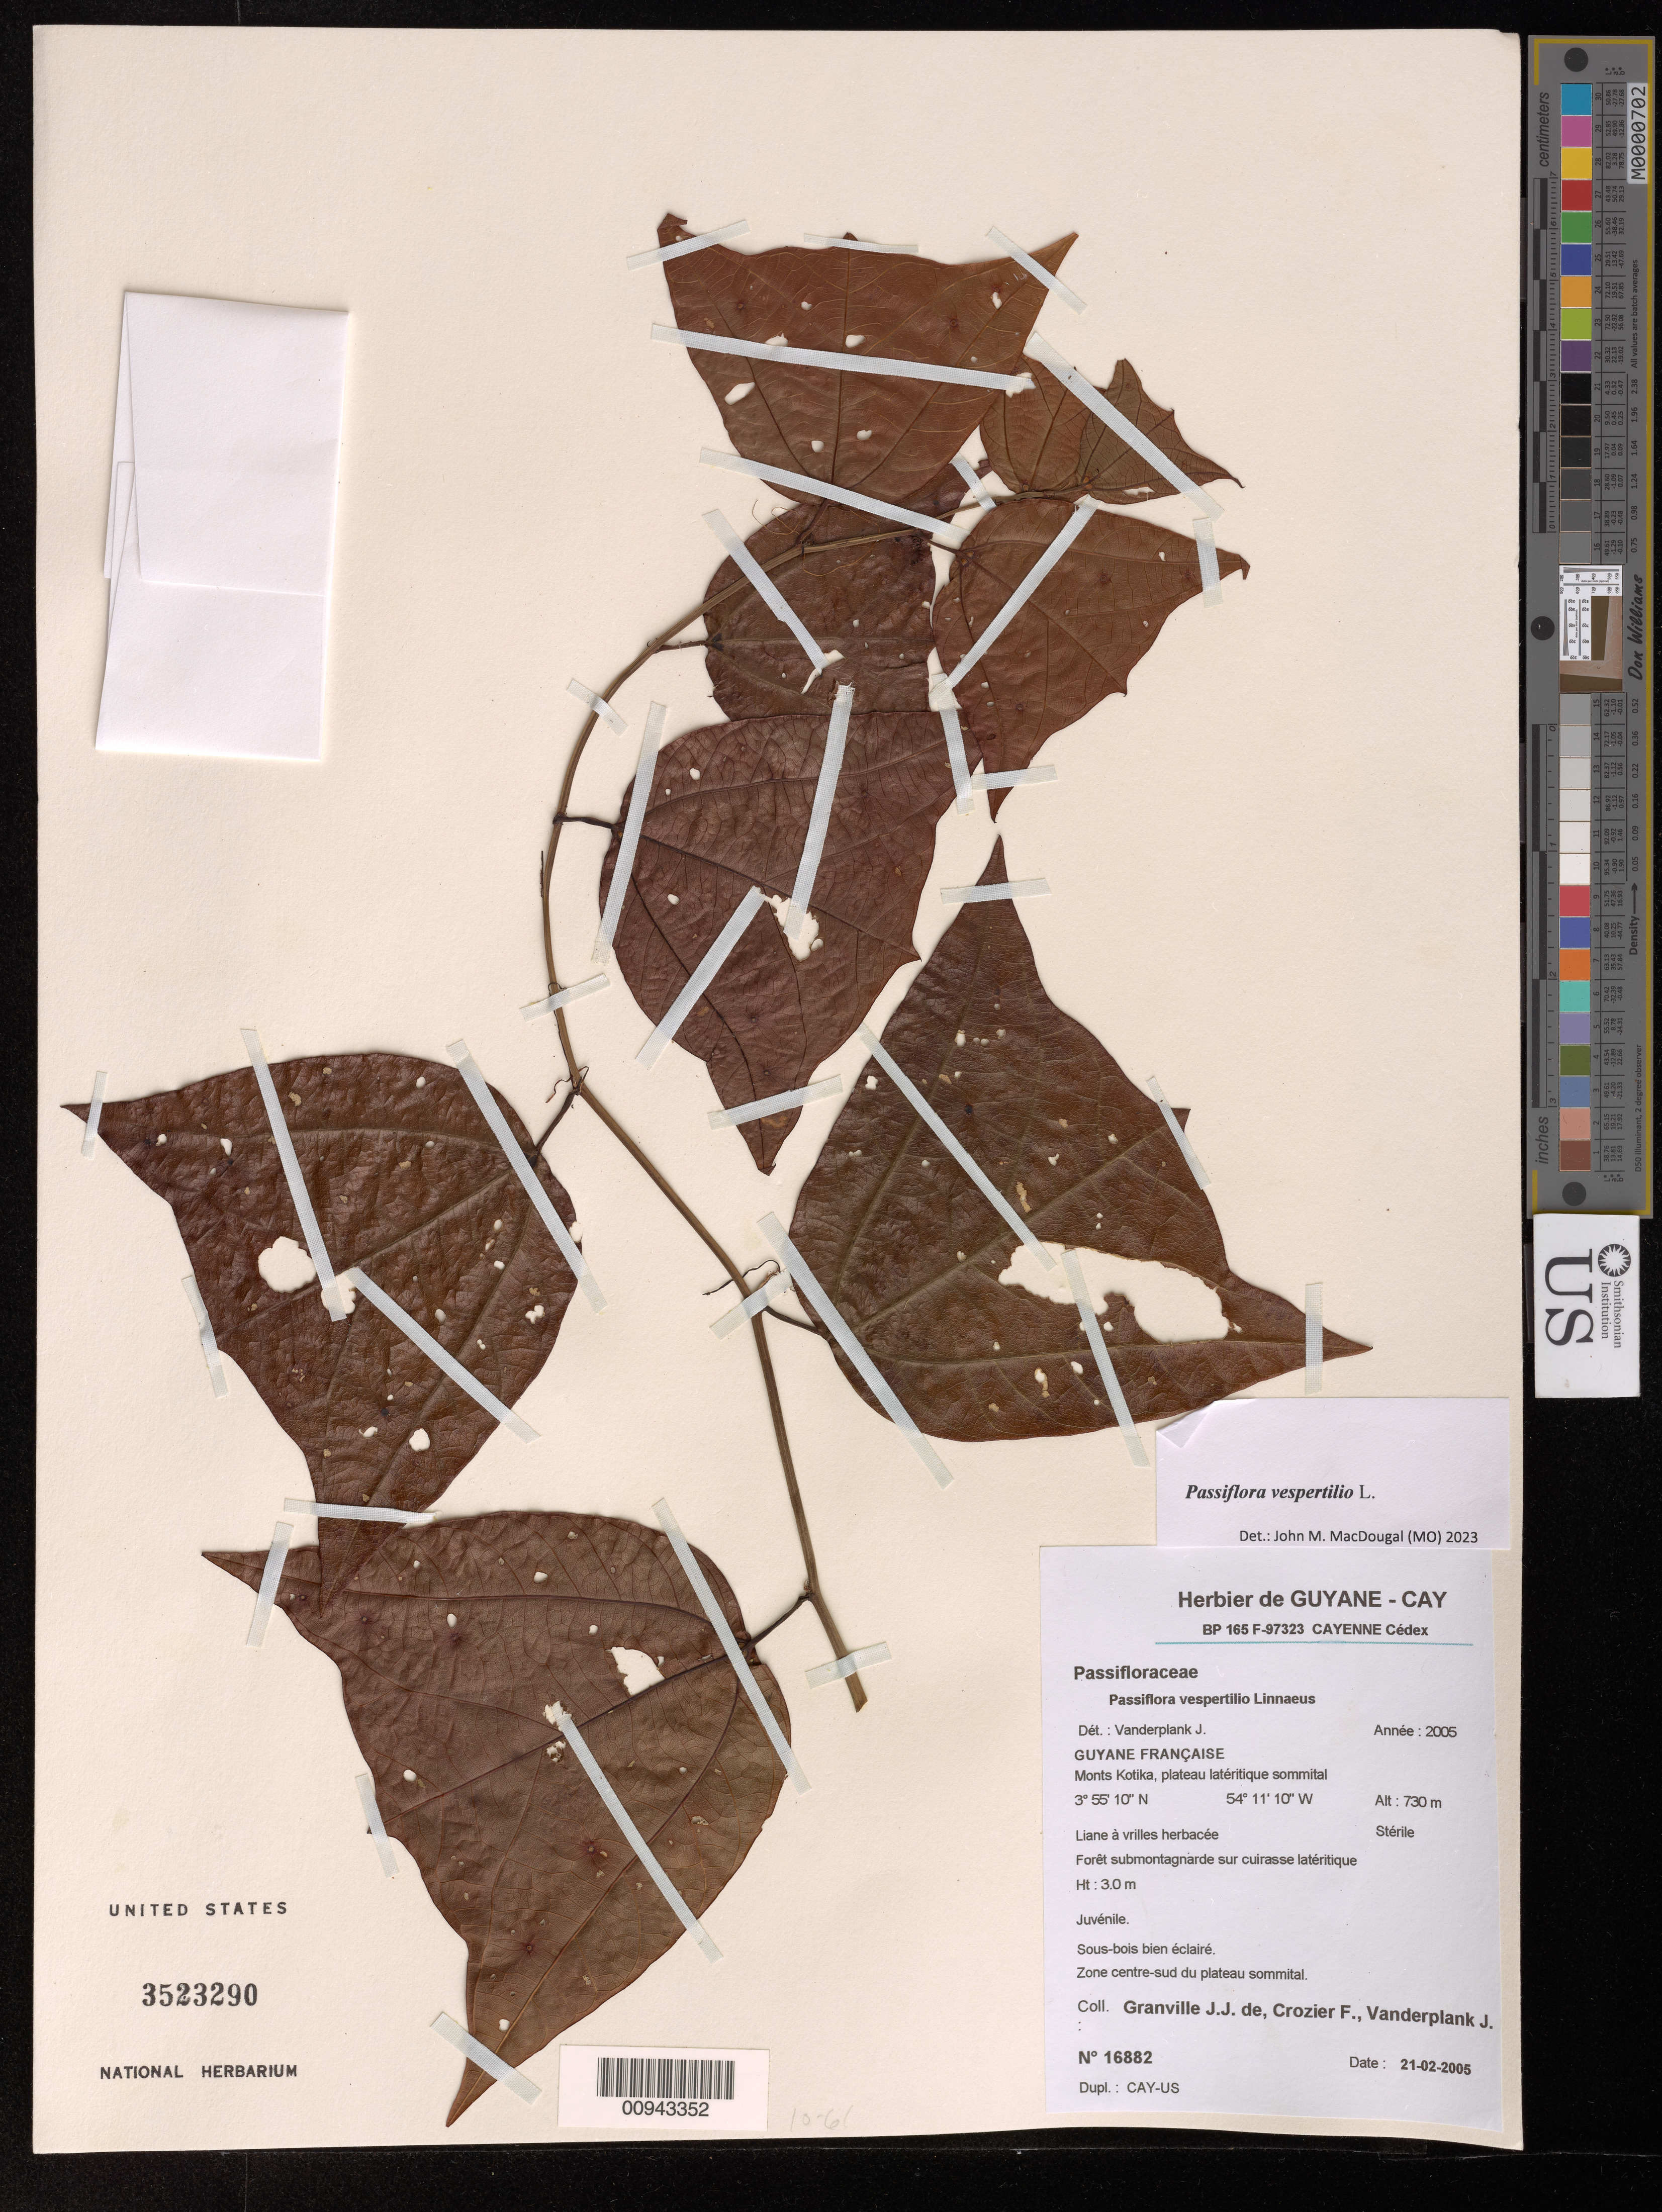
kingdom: Plantae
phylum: Tracheophyta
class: Magnoliopsida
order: Malpighiales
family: Passifloraceae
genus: Passiflora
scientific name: Passiflora vespertilio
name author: L.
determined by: Vanderplank, John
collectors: J.-J. de Granville, F. Crozier & J. Vanderplank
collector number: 16882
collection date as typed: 21-Feb-05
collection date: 2005-02-21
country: French Guiana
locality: Monts Kotika, zone centre-sud du plateau sommital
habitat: Foret submontagnarde sur cuirasse lateritique. Sous-bois bien eclaire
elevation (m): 730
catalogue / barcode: US 3523290